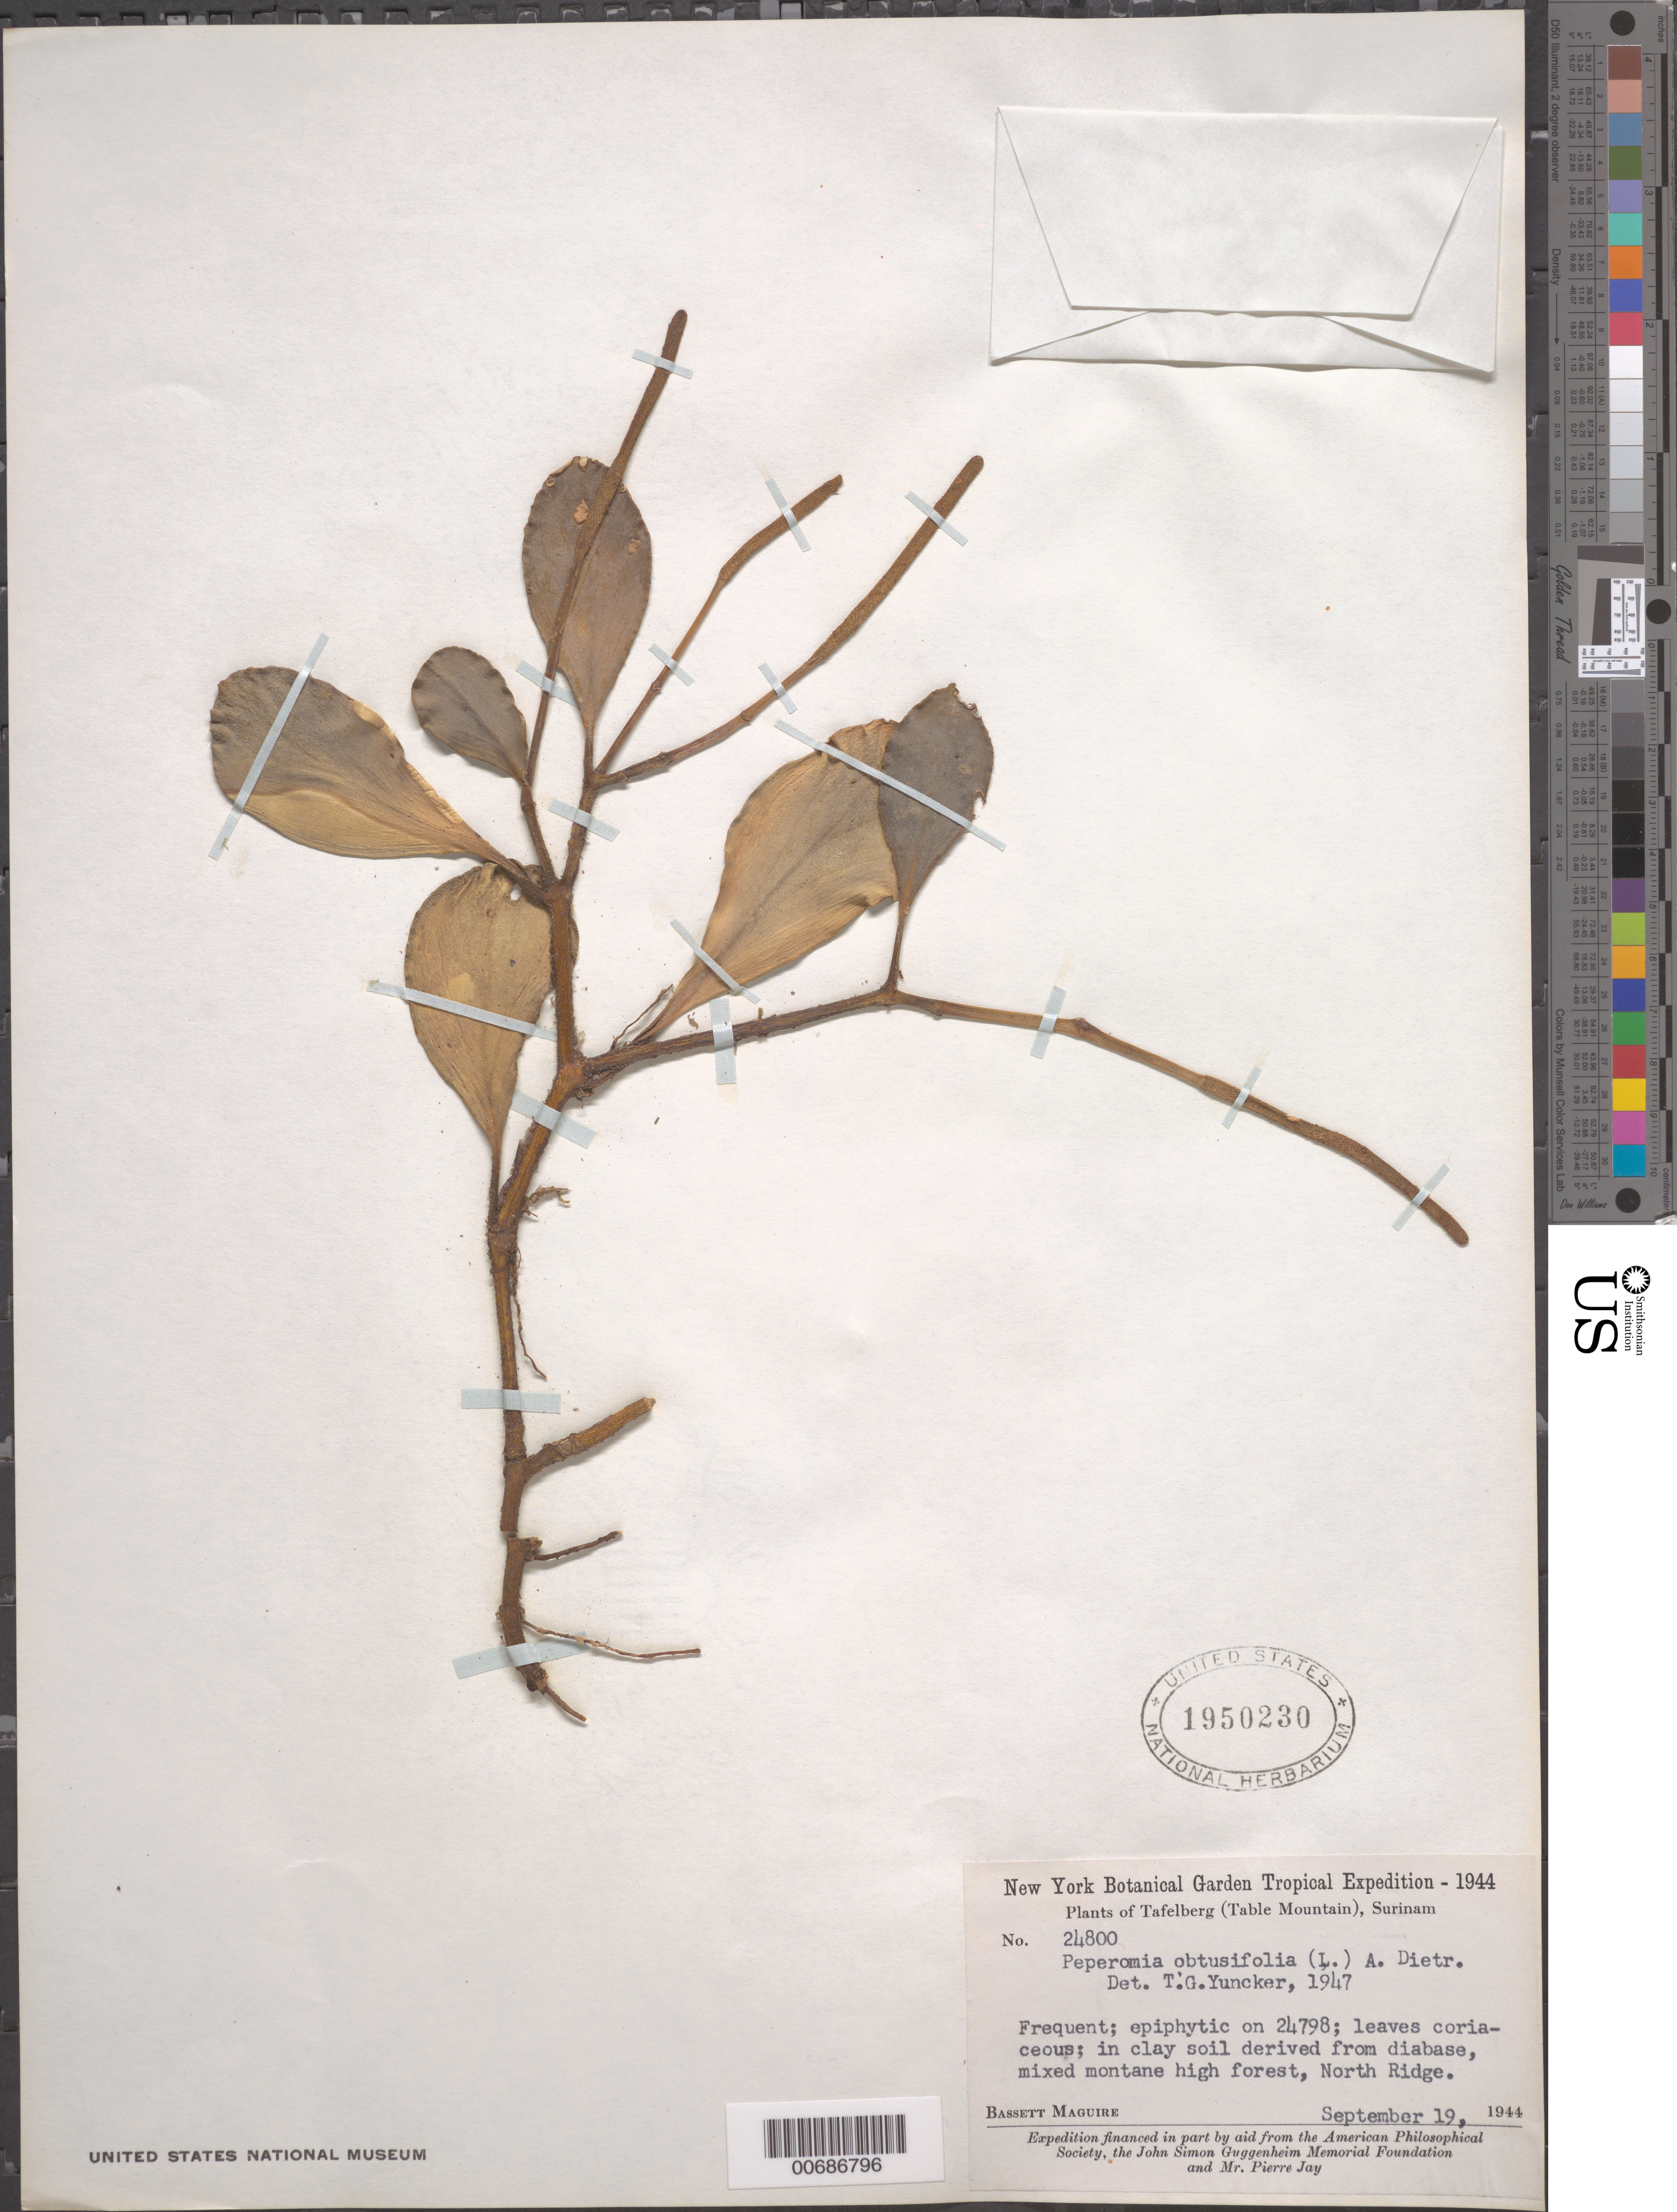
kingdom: Plantae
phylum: Tracheophyta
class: Magnoliopsida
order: Piperales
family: Piperaceae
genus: Peperomia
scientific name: Peperomia obtusifolia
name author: (L.) A. Dietr.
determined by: Yuncker, T. G.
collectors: B. Maguire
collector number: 24800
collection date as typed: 19-Sep-44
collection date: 1944-09-19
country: Suriname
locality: Tafelberg (Table Mountain), North Ridge Creek, lower part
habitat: Clay soil derived from diabase, mixed montane high forest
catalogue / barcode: US 1950230